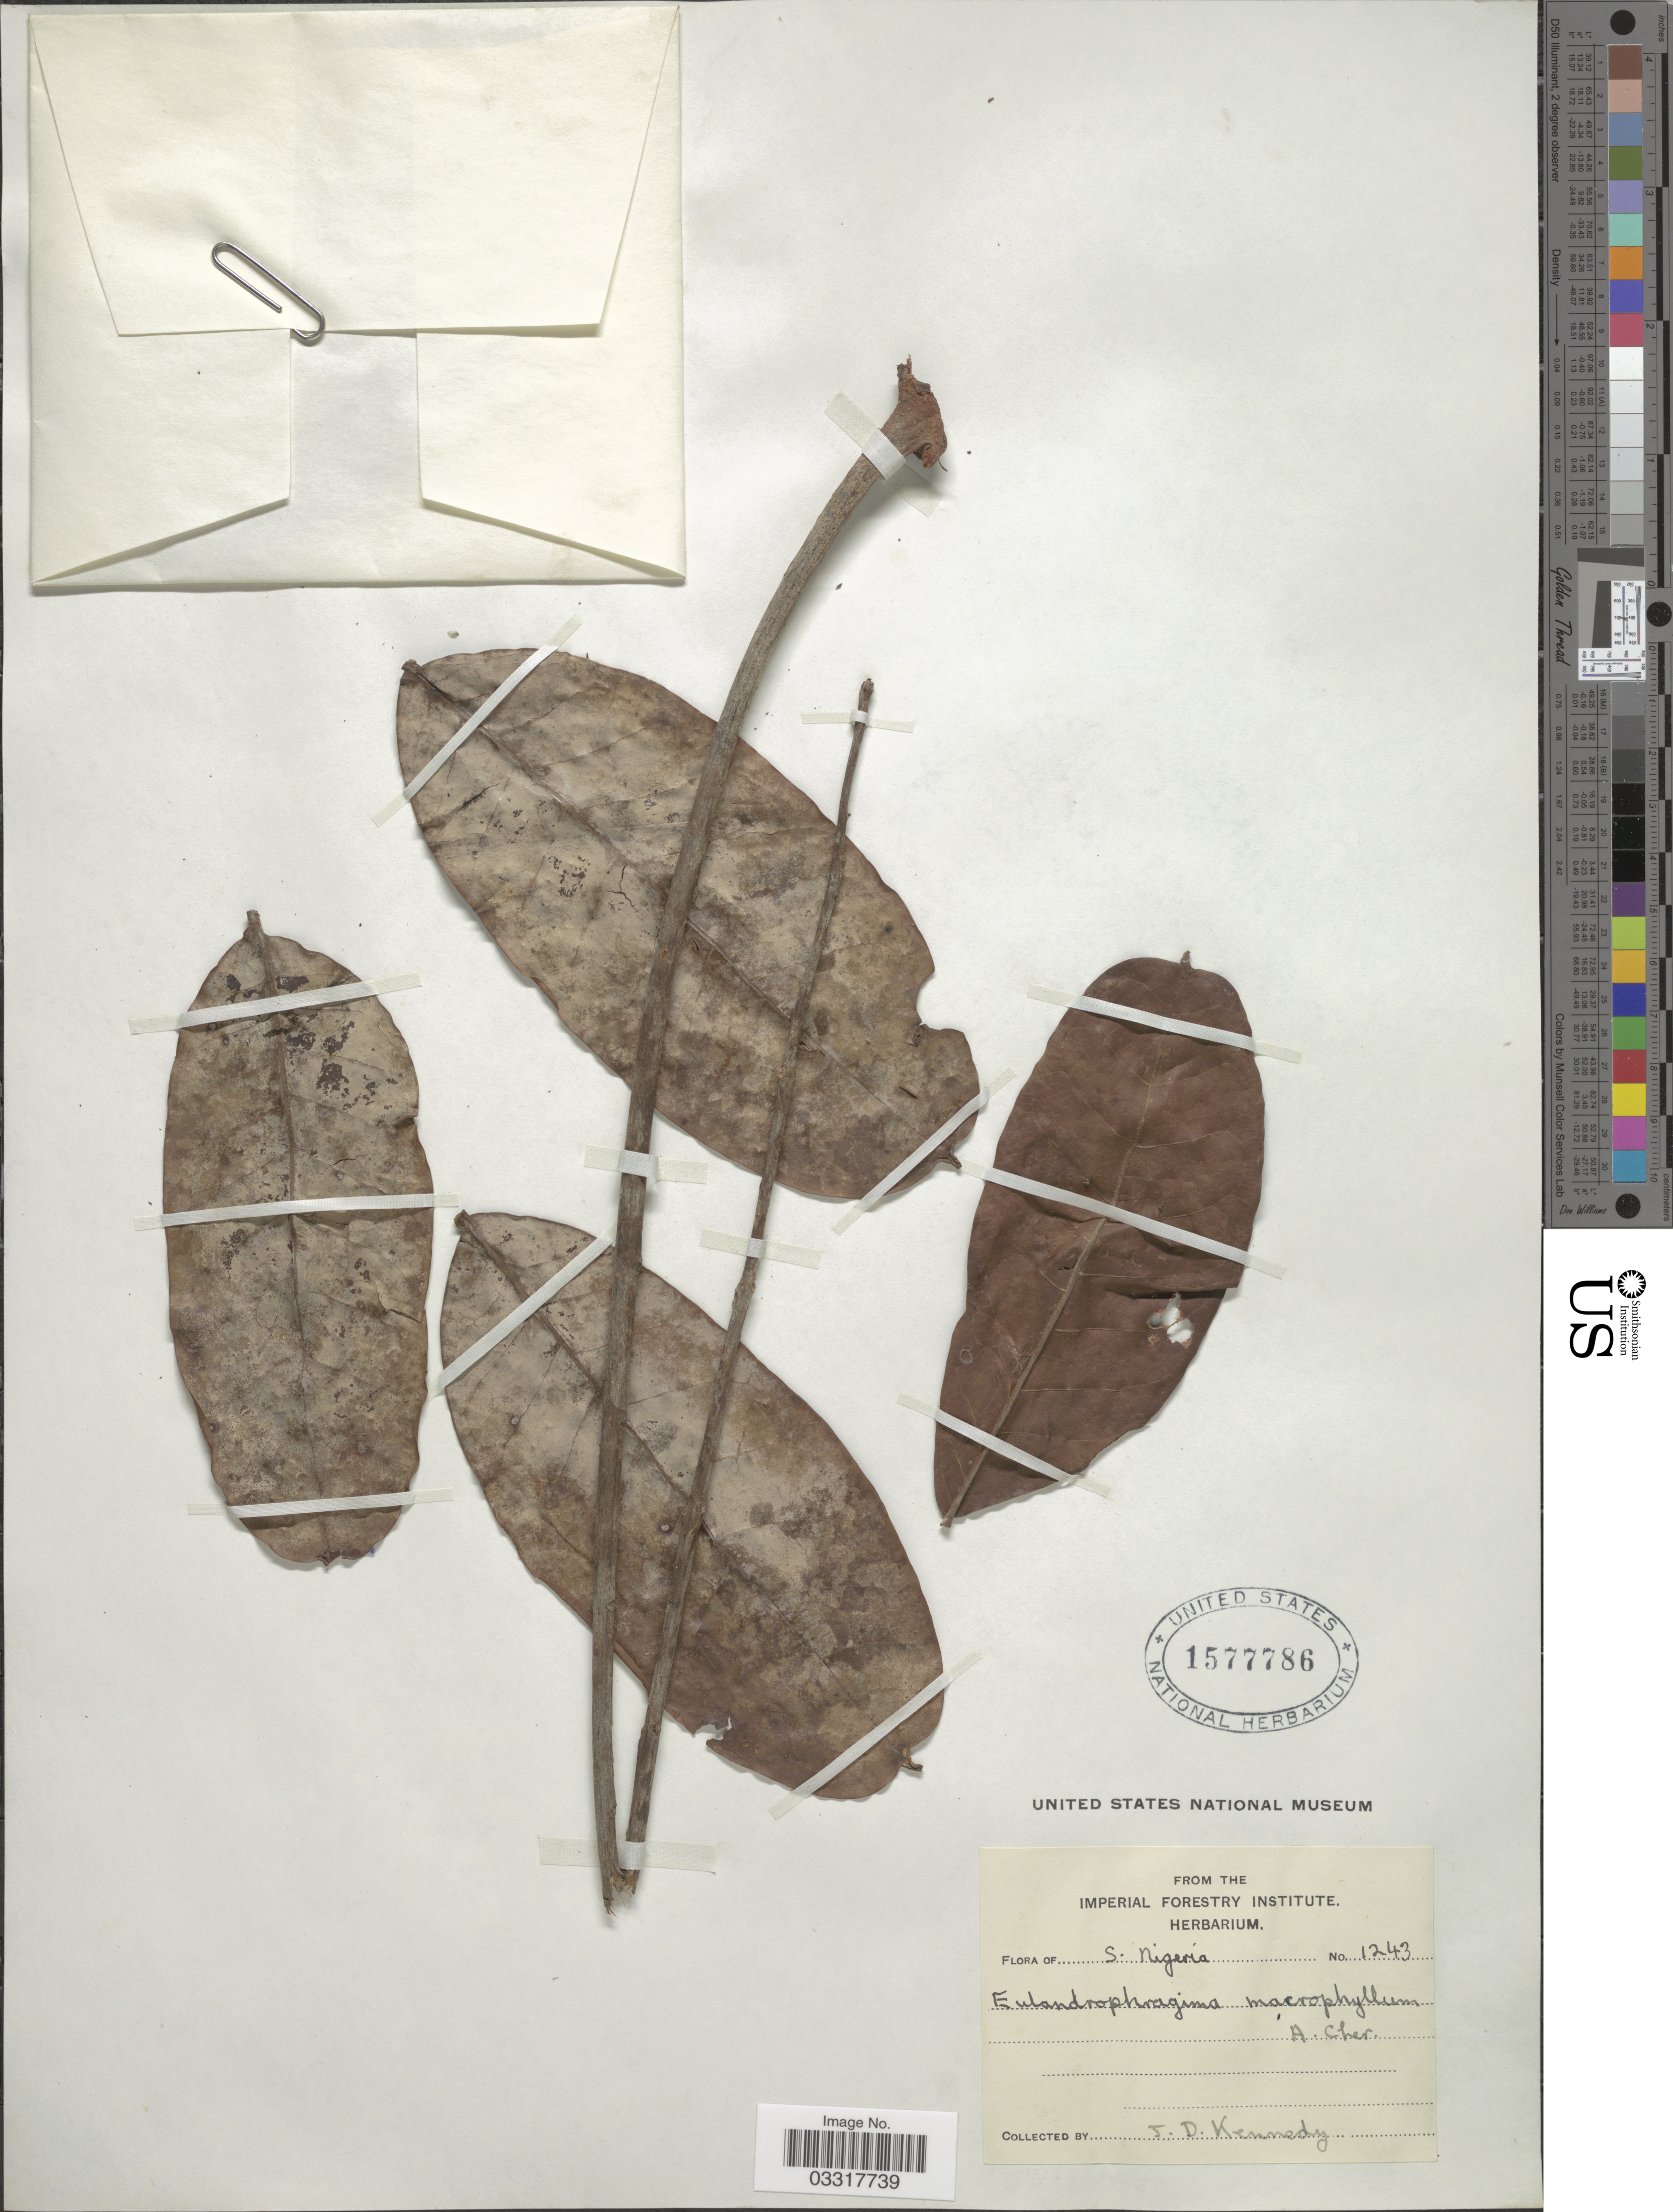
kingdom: Plantae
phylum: Tracheophyta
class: Magnoliopsida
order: Sapindales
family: Meliaceae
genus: Entandrophragma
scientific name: Entandrophragma macrophyllum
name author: A. Chev.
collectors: J. D. Kennedy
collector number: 1243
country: Nigeria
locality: S. Nigeria.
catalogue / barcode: US 1577786